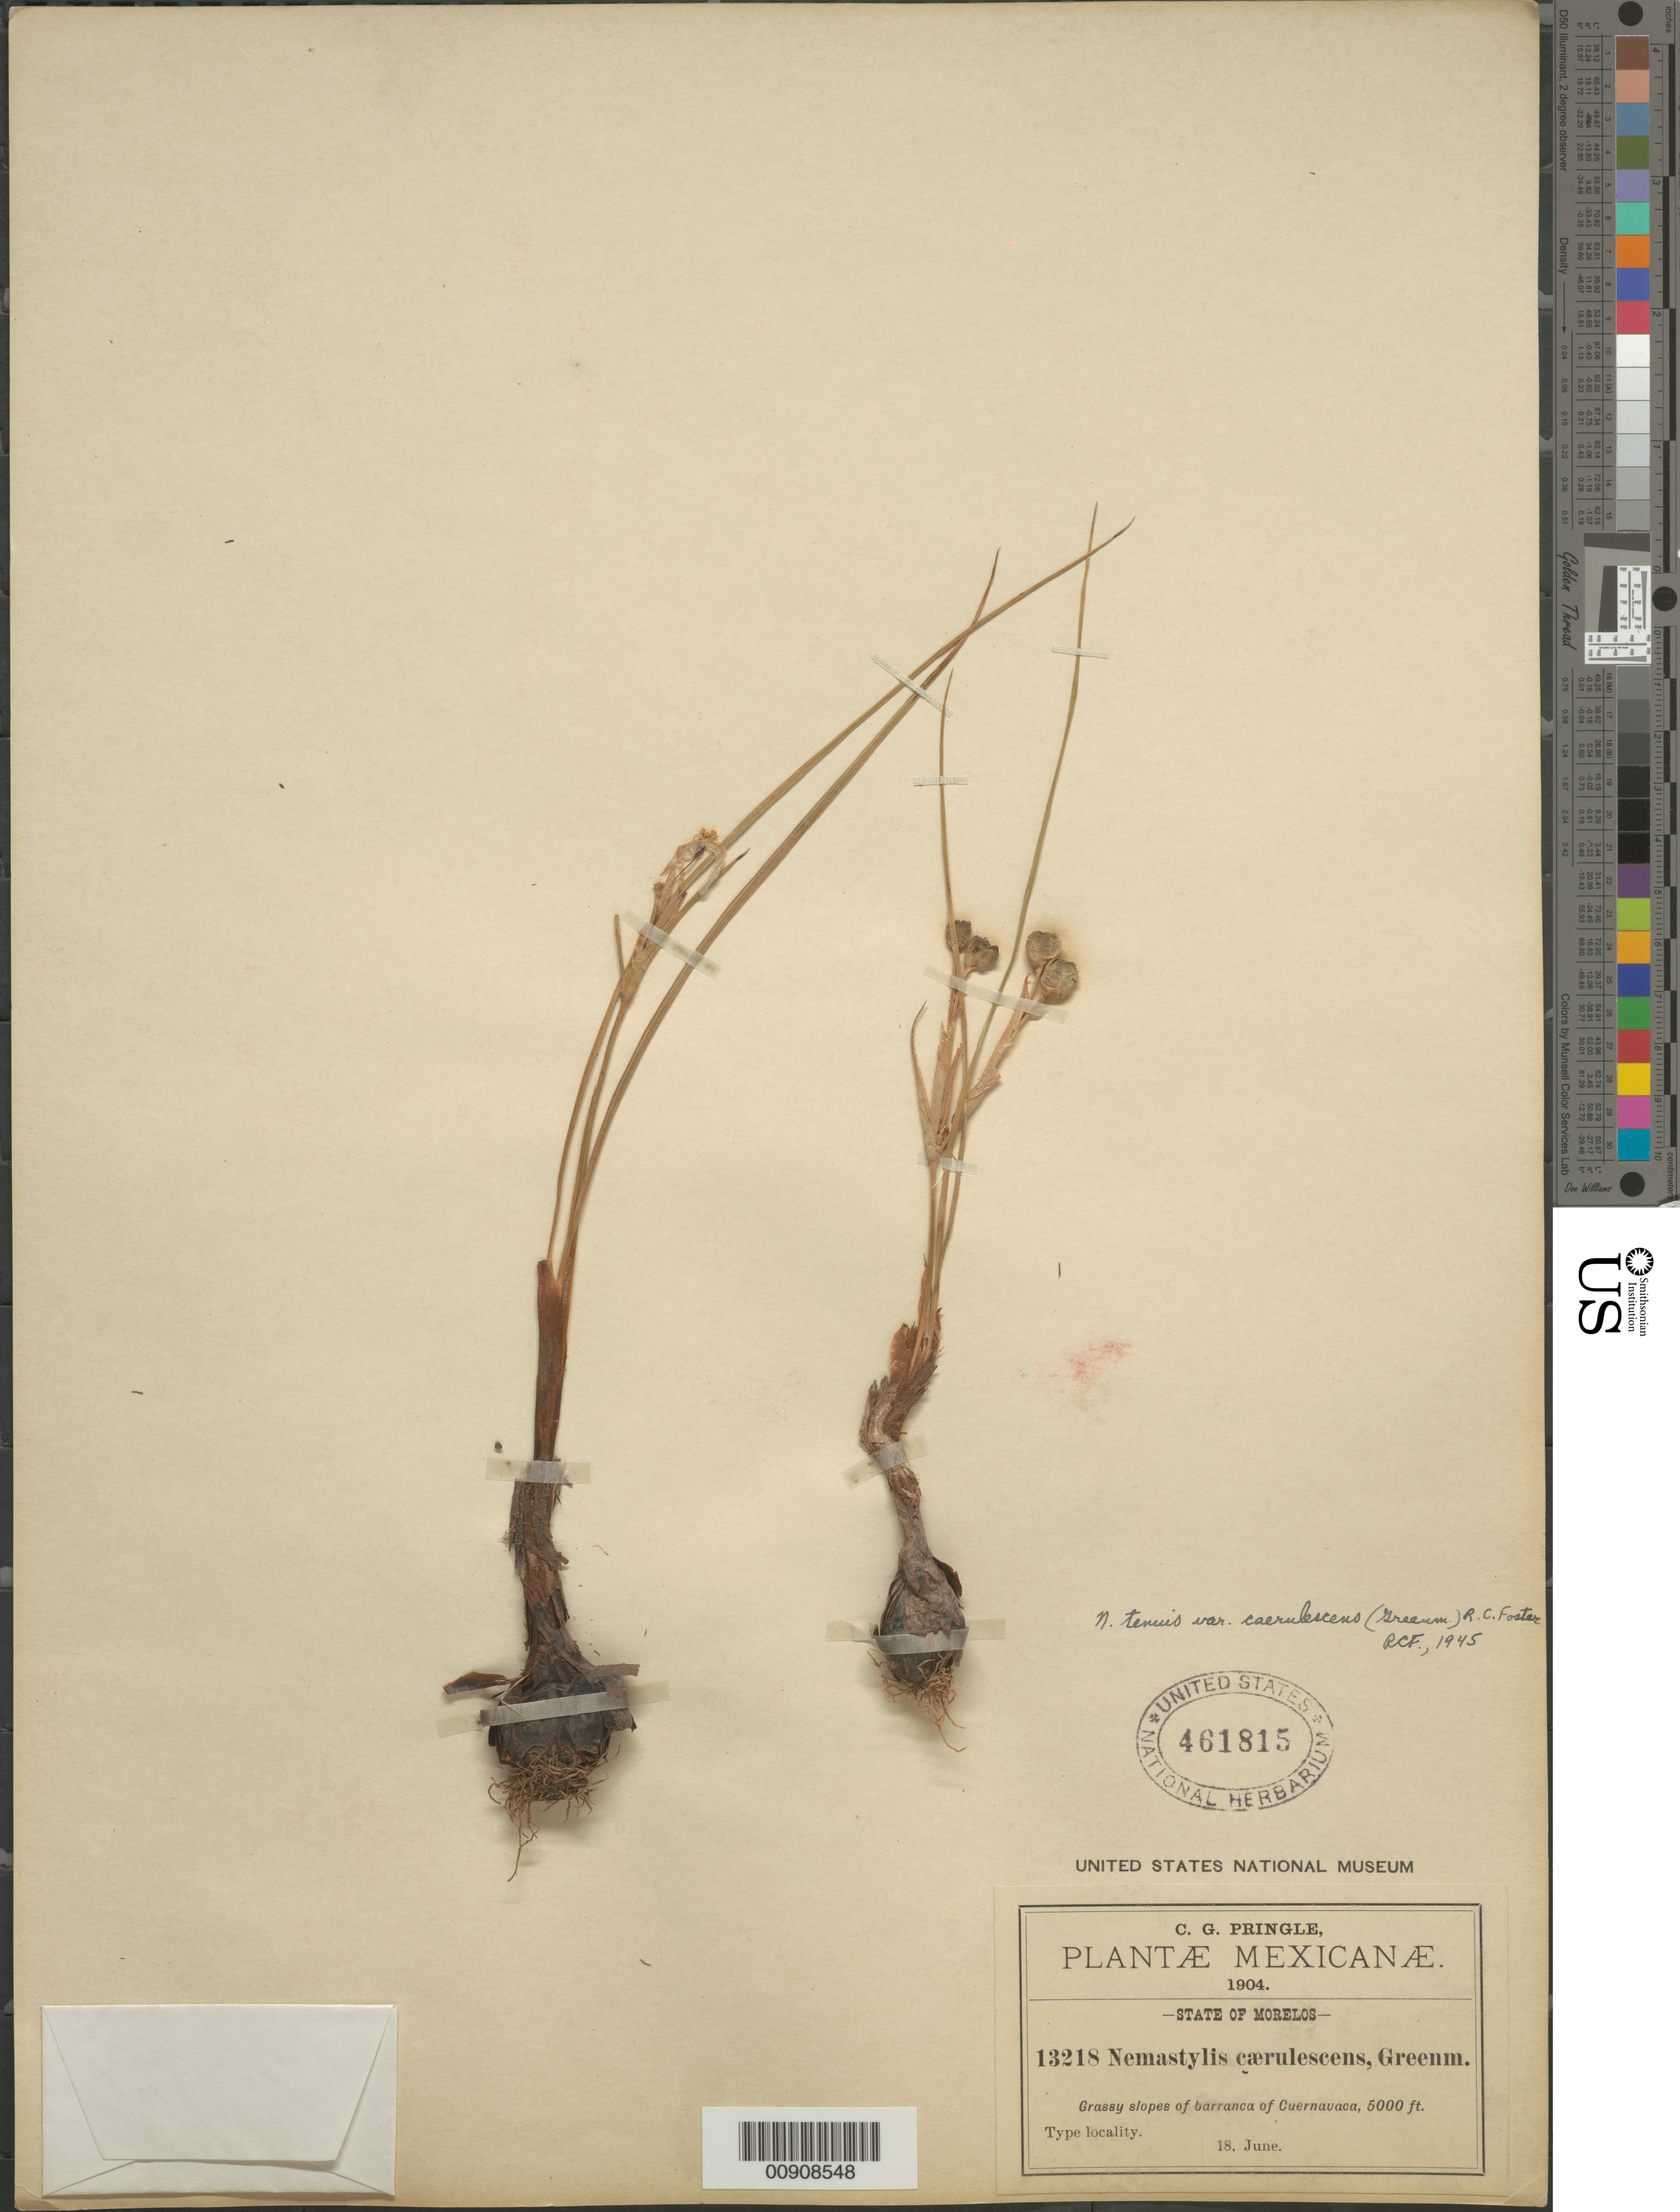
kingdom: Plantae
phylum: Tracheophyta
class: Liliopsida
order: Asparagales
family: Iridaceae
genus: Nemastylis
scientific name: Nemastylis tenuis var. caerulescens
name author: (Greenm.) R.C. Foster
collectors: C. G. Pringle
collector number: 13218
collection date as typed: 18 Jun 1904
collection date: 1904-06-18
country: Mexico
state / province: Morelos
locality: Barranca of Cuernavaca.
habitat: Grassy slopes of barranca.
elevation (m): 1524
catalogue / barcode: US 461815